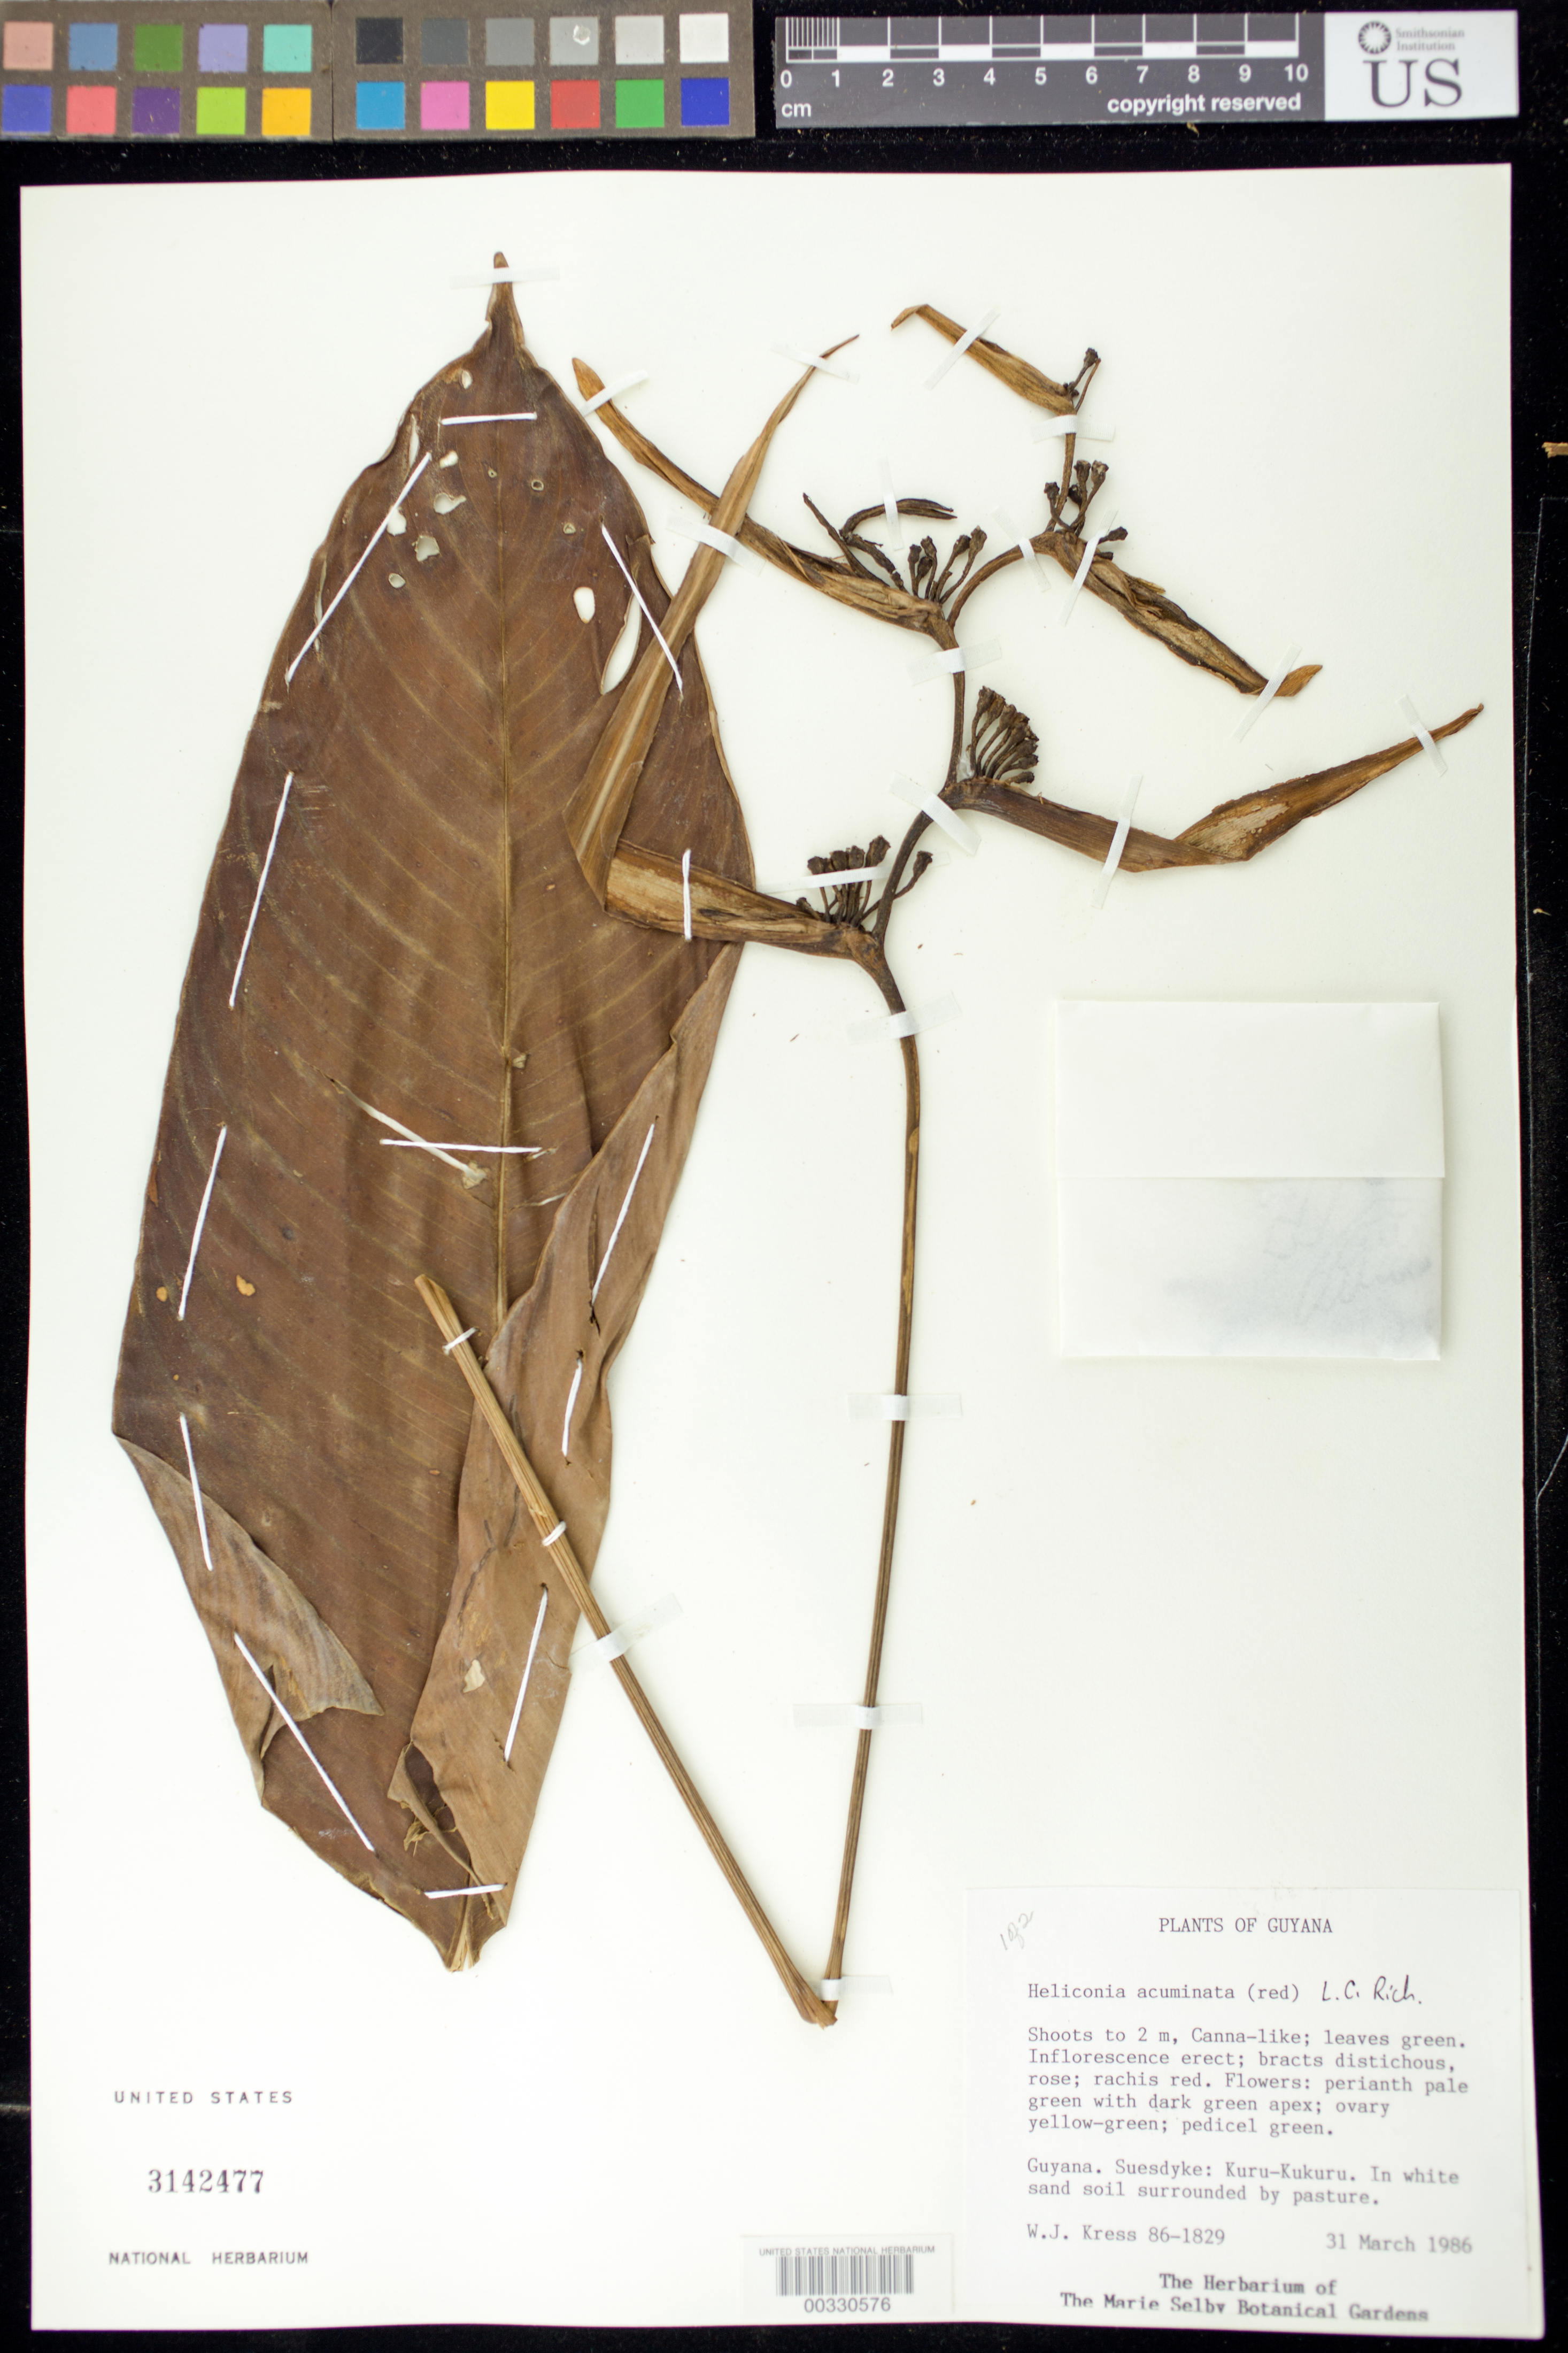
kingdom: Plantae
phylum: Tracheophyta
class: Liliopsida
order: Zingiberales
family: Heliconiaceae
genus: Heliconia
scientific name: Heliconia acuminata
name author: A. Rich.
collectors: W. J. Kress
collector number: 86-1829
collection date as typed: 31 Mar 1986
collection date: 1986-03-31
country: Guyana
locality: Suesdyke, kuru-kukuru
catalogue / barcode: US 3142477